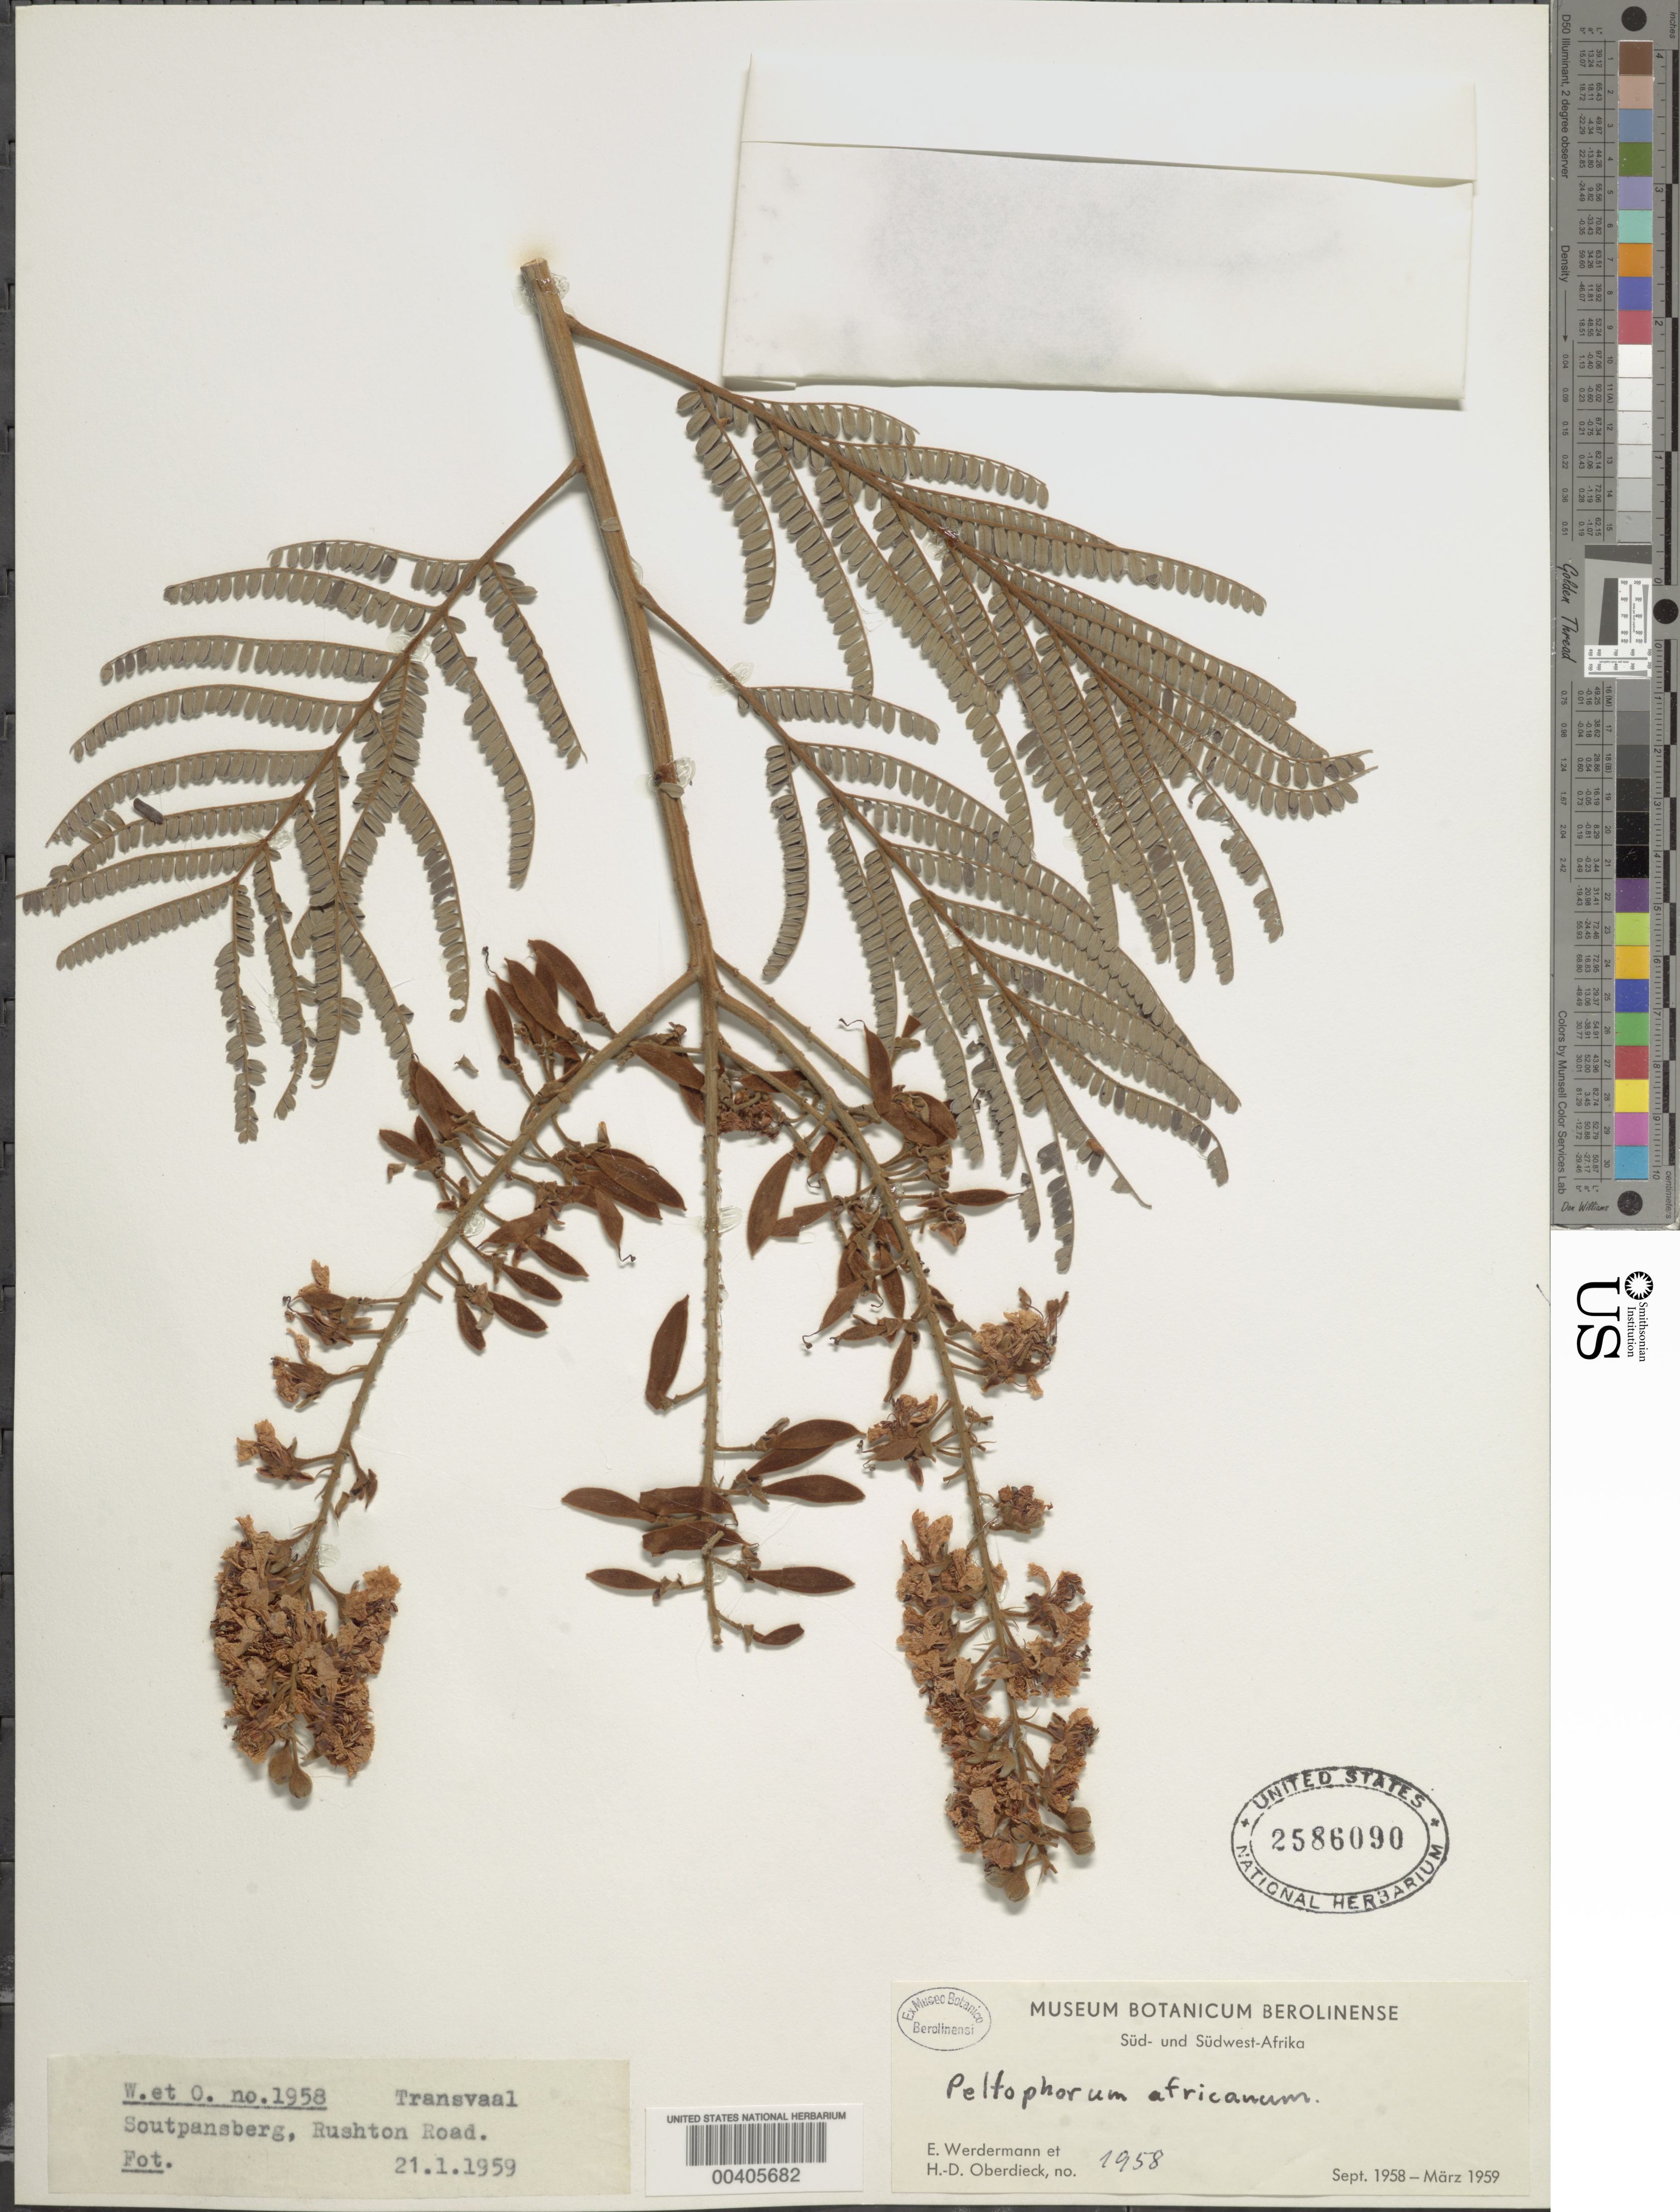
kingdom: Plantae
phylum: Tracheophyta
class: Magnoliopsida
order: Fabales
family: Fabaceae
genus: Peltophorum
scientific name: Peltophorum africanum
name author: Sond.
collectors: E. Werdermann & H. Oberdieck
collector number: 1958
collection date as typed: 21 Jan 1959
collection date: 1959-01-21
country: South Africa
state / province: Limpopo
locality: Soutpansberg. Transvaal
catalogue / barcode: US 2586090